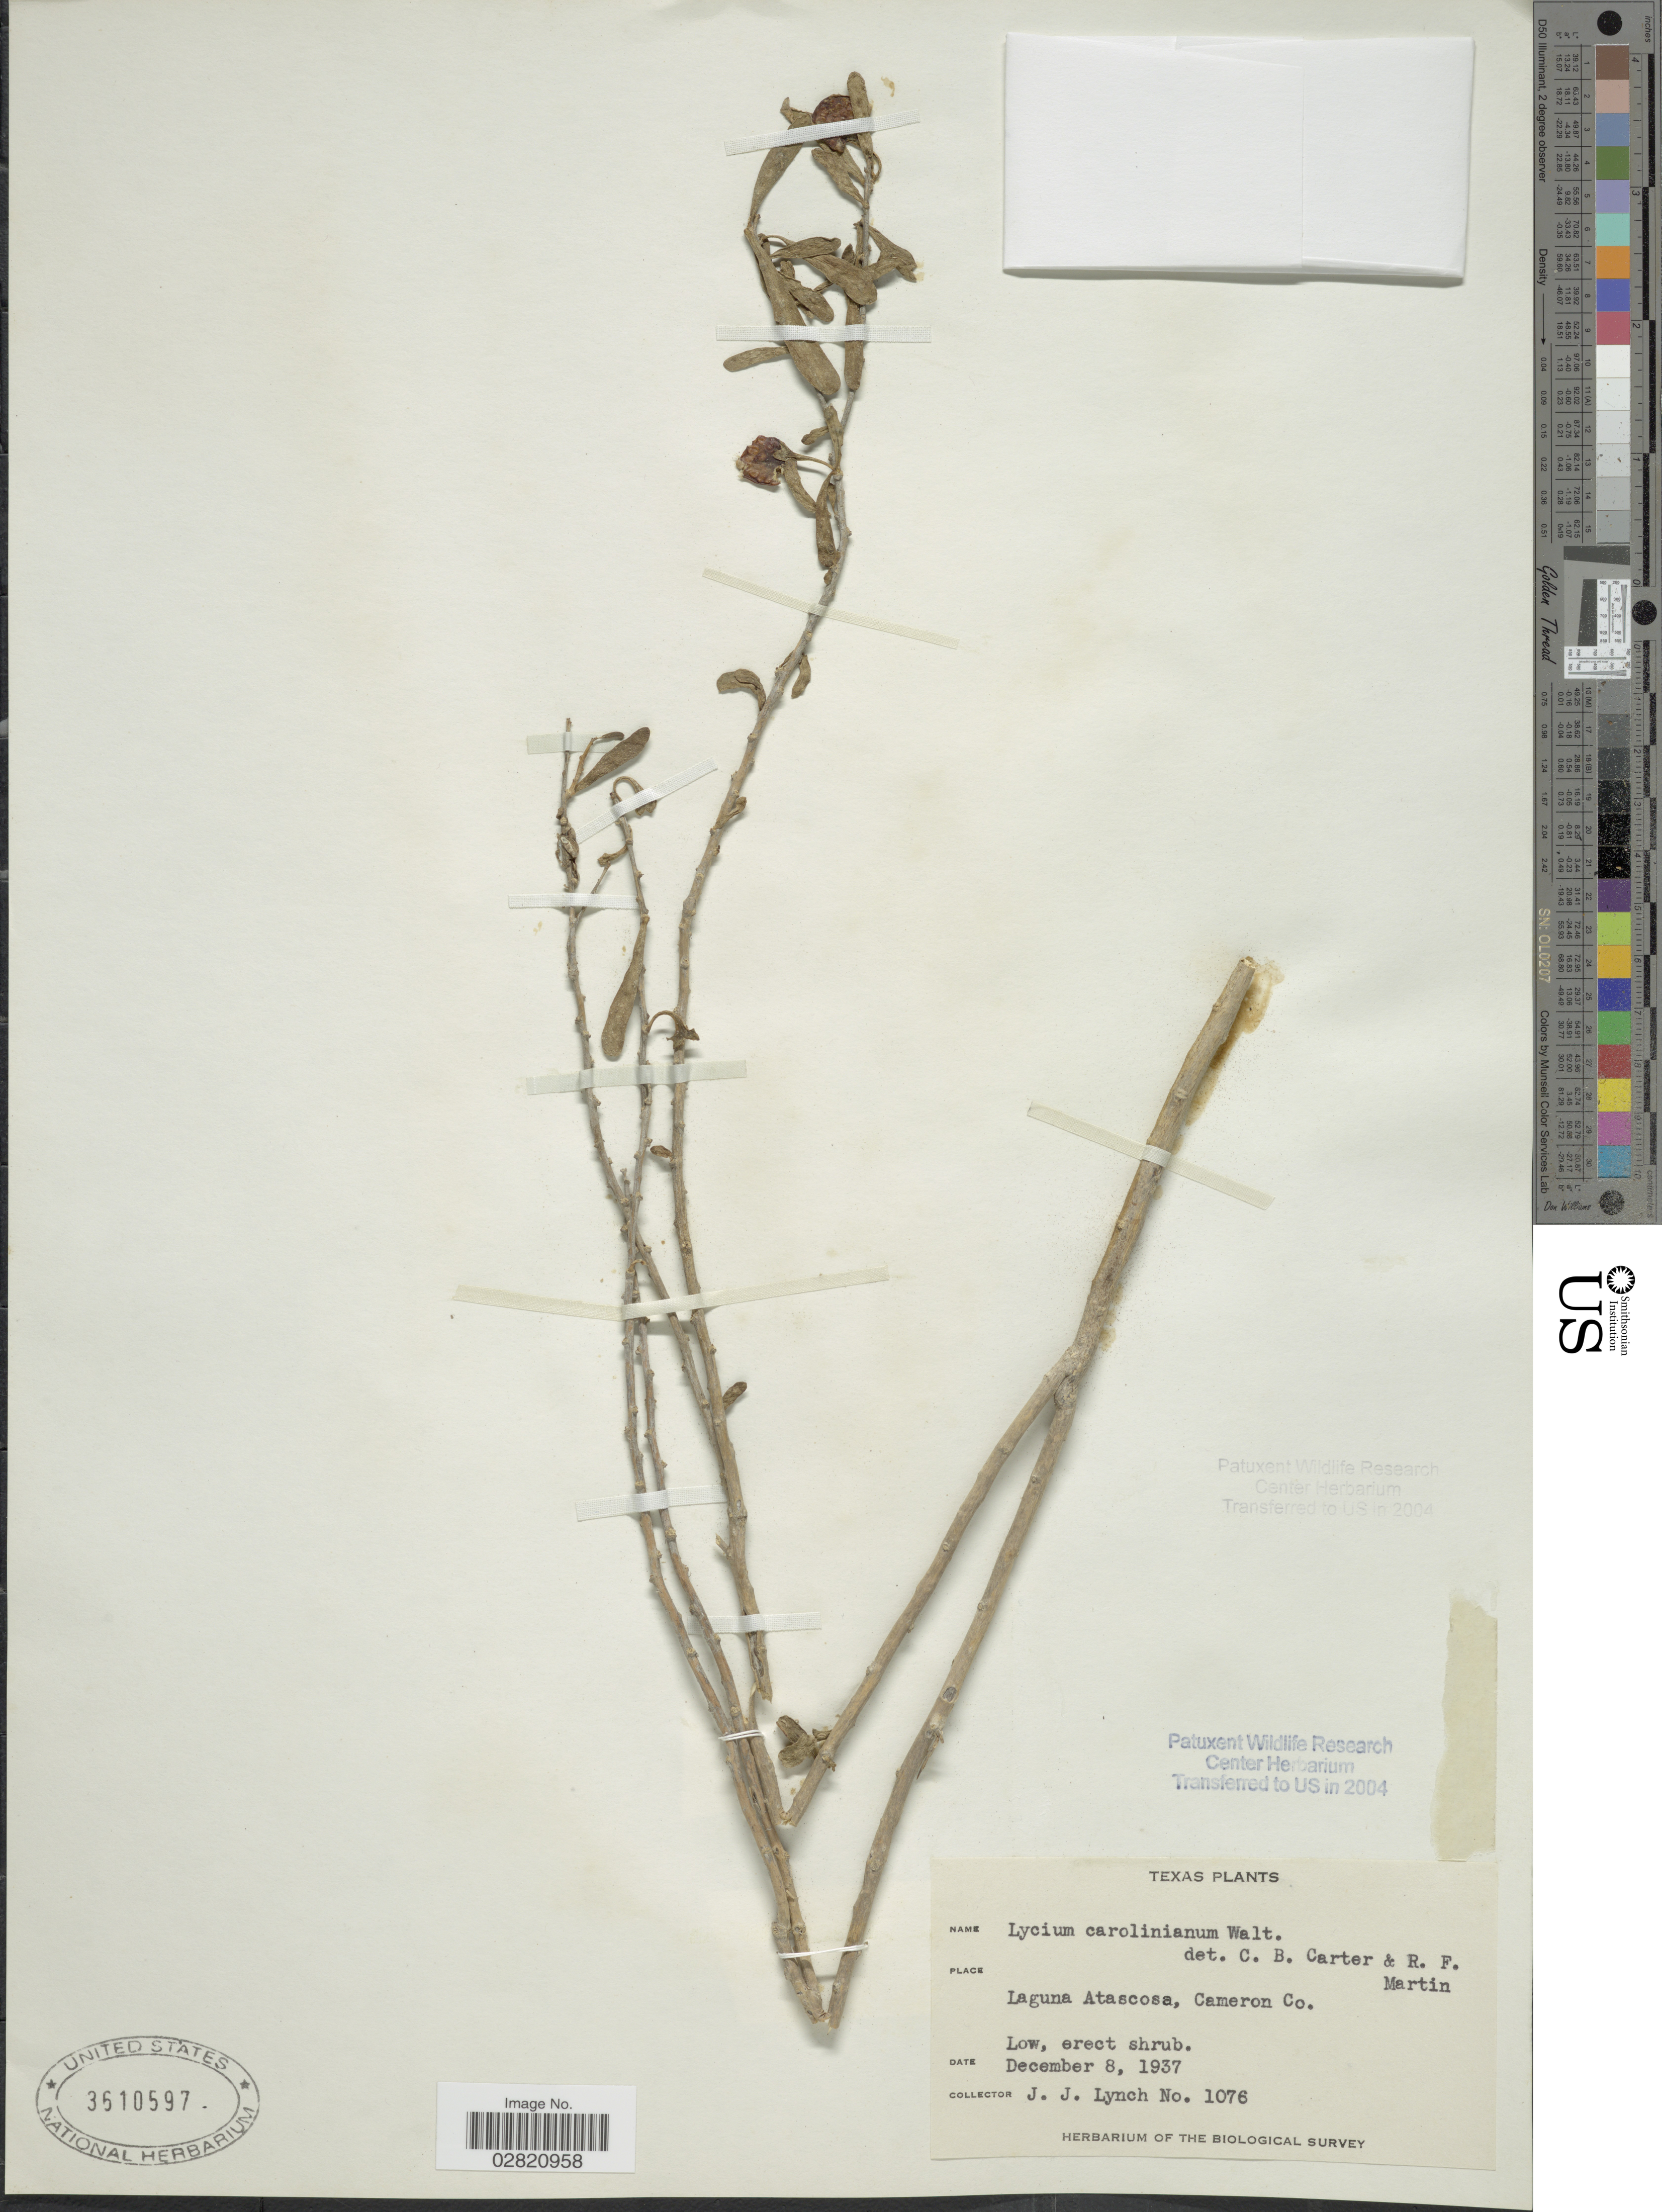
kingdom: Plantae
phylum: Tracheophyta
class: Magnoliopsida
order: Solanales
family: Solanaceae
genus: Lycium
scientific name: Lycium carolinianum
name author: Walter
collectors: J. Lynch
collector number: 1076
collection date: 1937-12-08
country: United States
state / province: Texas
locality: Laguna Atascosa, Cameron Co.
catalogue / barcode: US 3610597